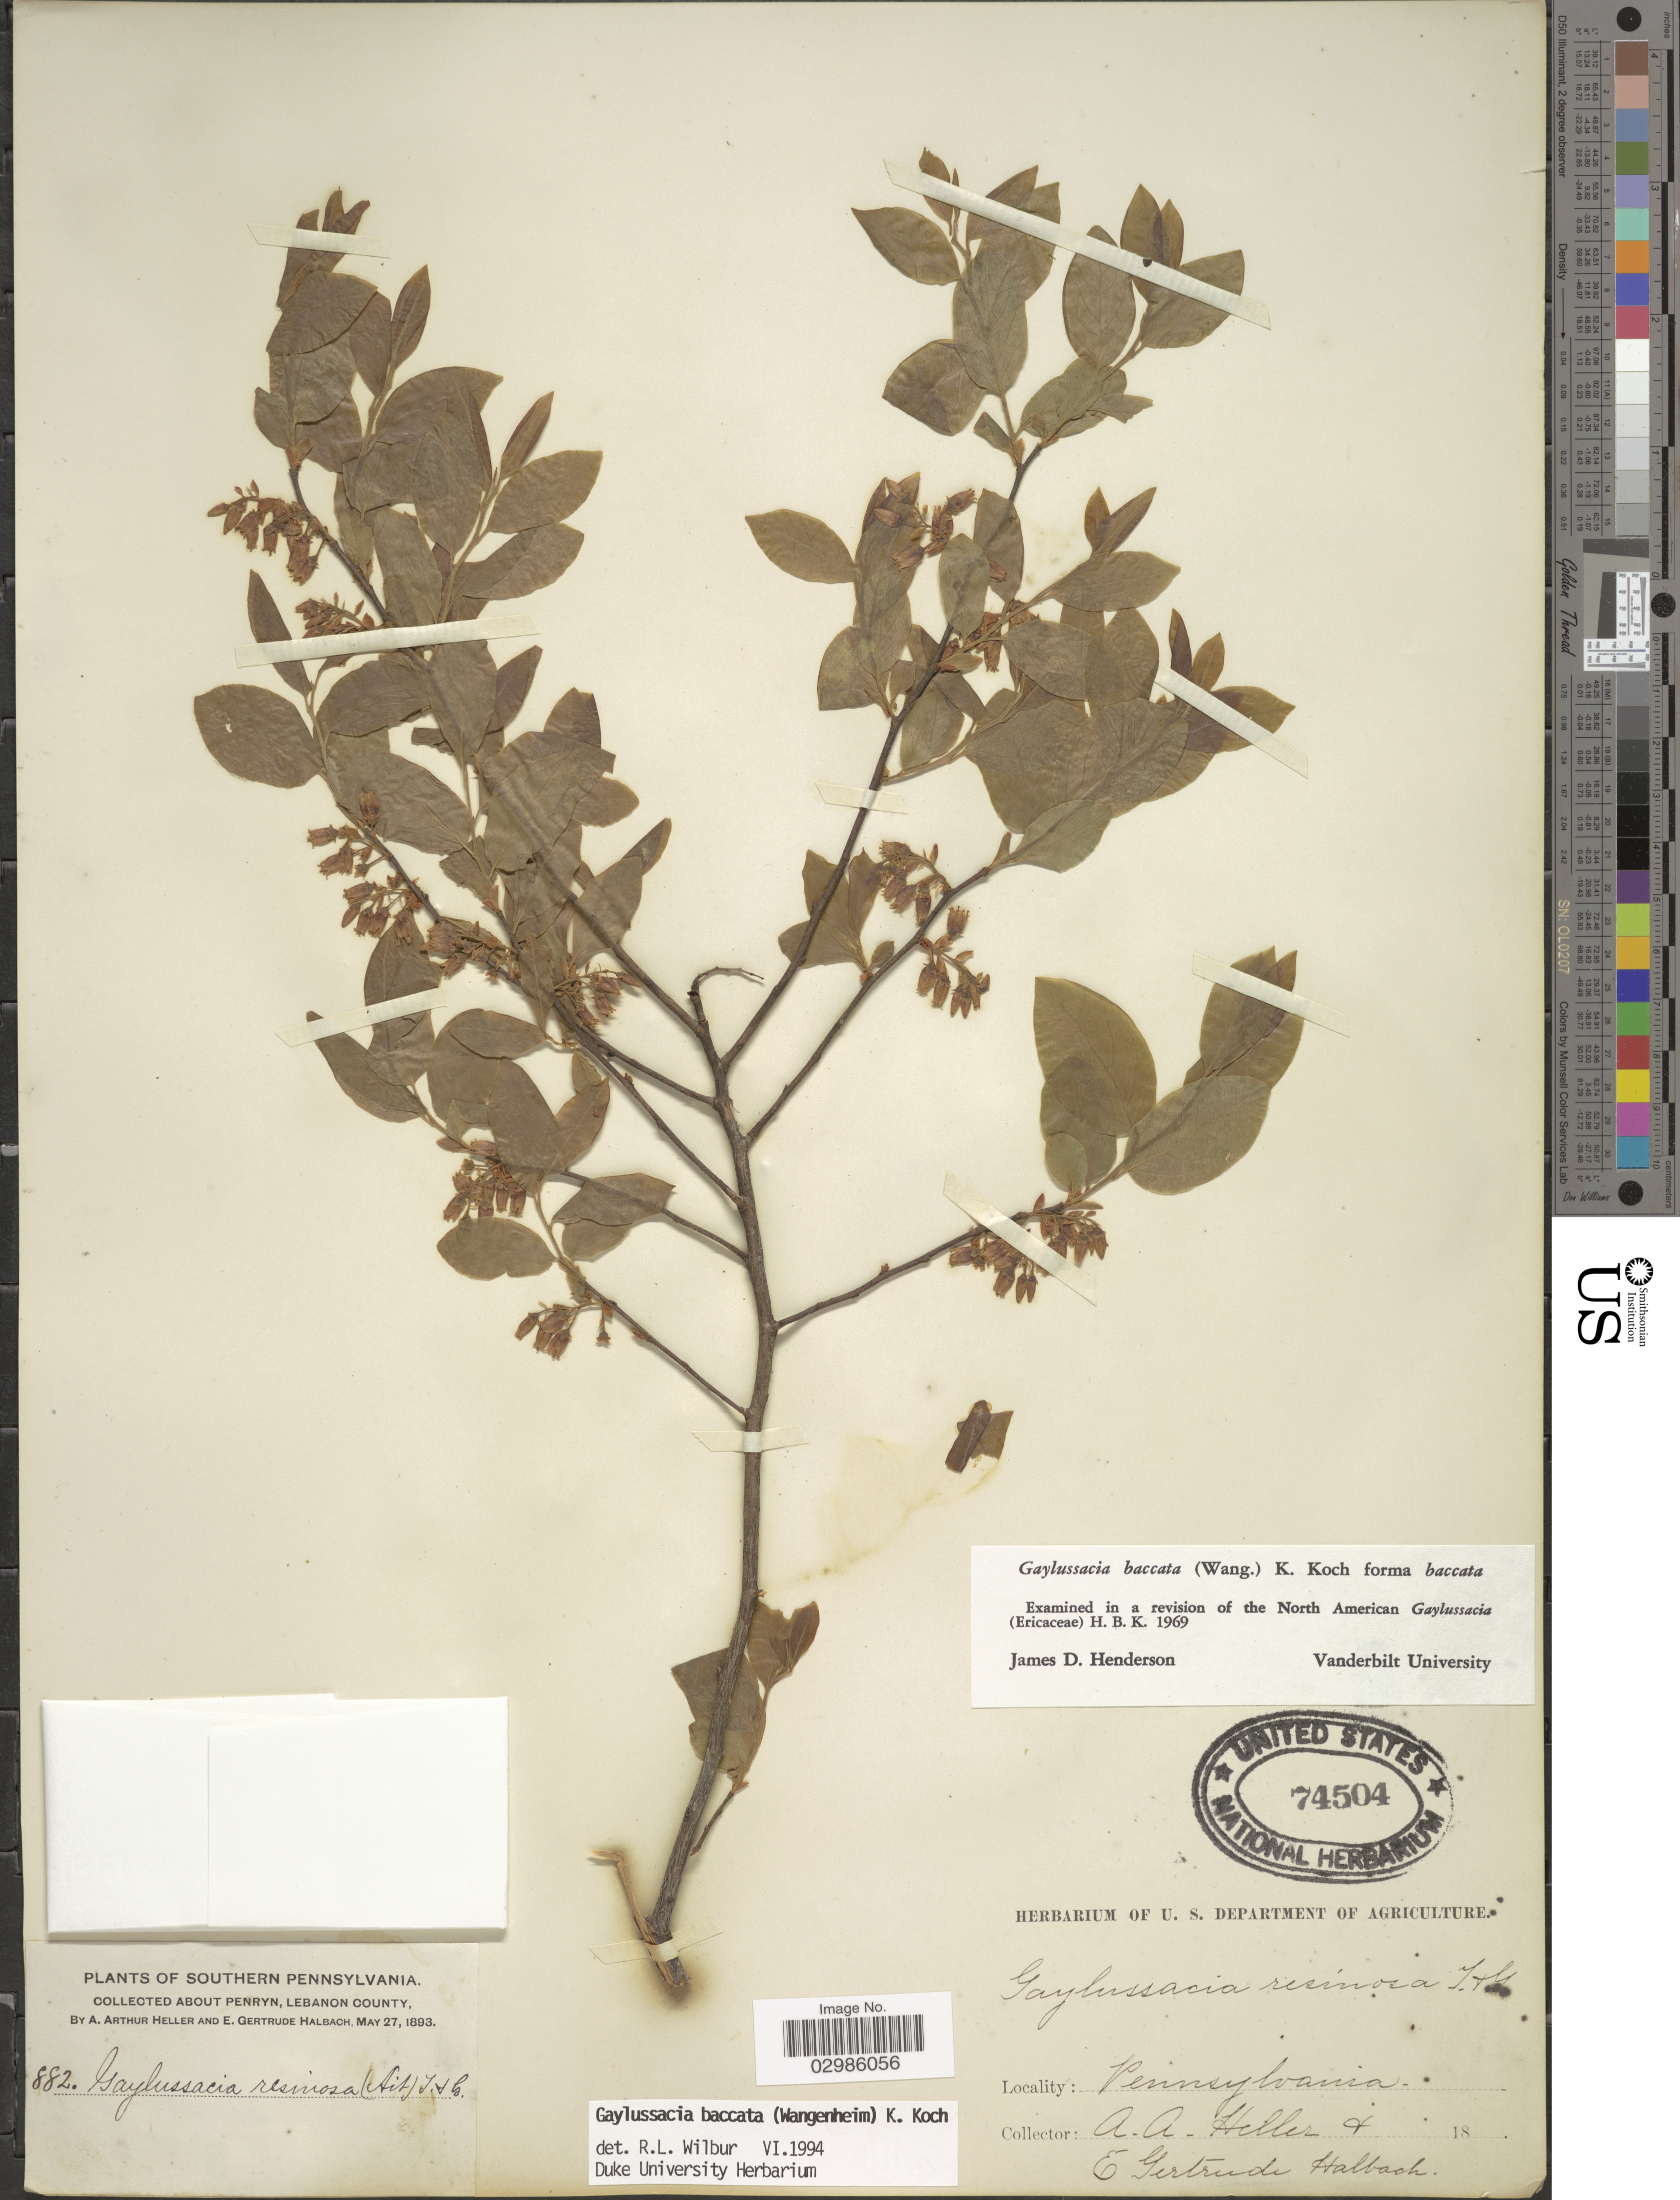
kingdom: Plantae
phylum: Tracheophyta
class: Magnoliopsida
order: Ericales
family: Ericaceae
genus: Gaylussacia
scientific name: Gaylussacia baccata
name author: (Wangenh.) K. Koch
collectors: A. A. Heller & E. G. Halbach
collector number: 882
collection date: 1893-05-27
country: United States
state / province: Pennsylvania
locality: Southern Pennsylvania, About Penryn, Lebanon County.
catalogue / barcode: US 74504